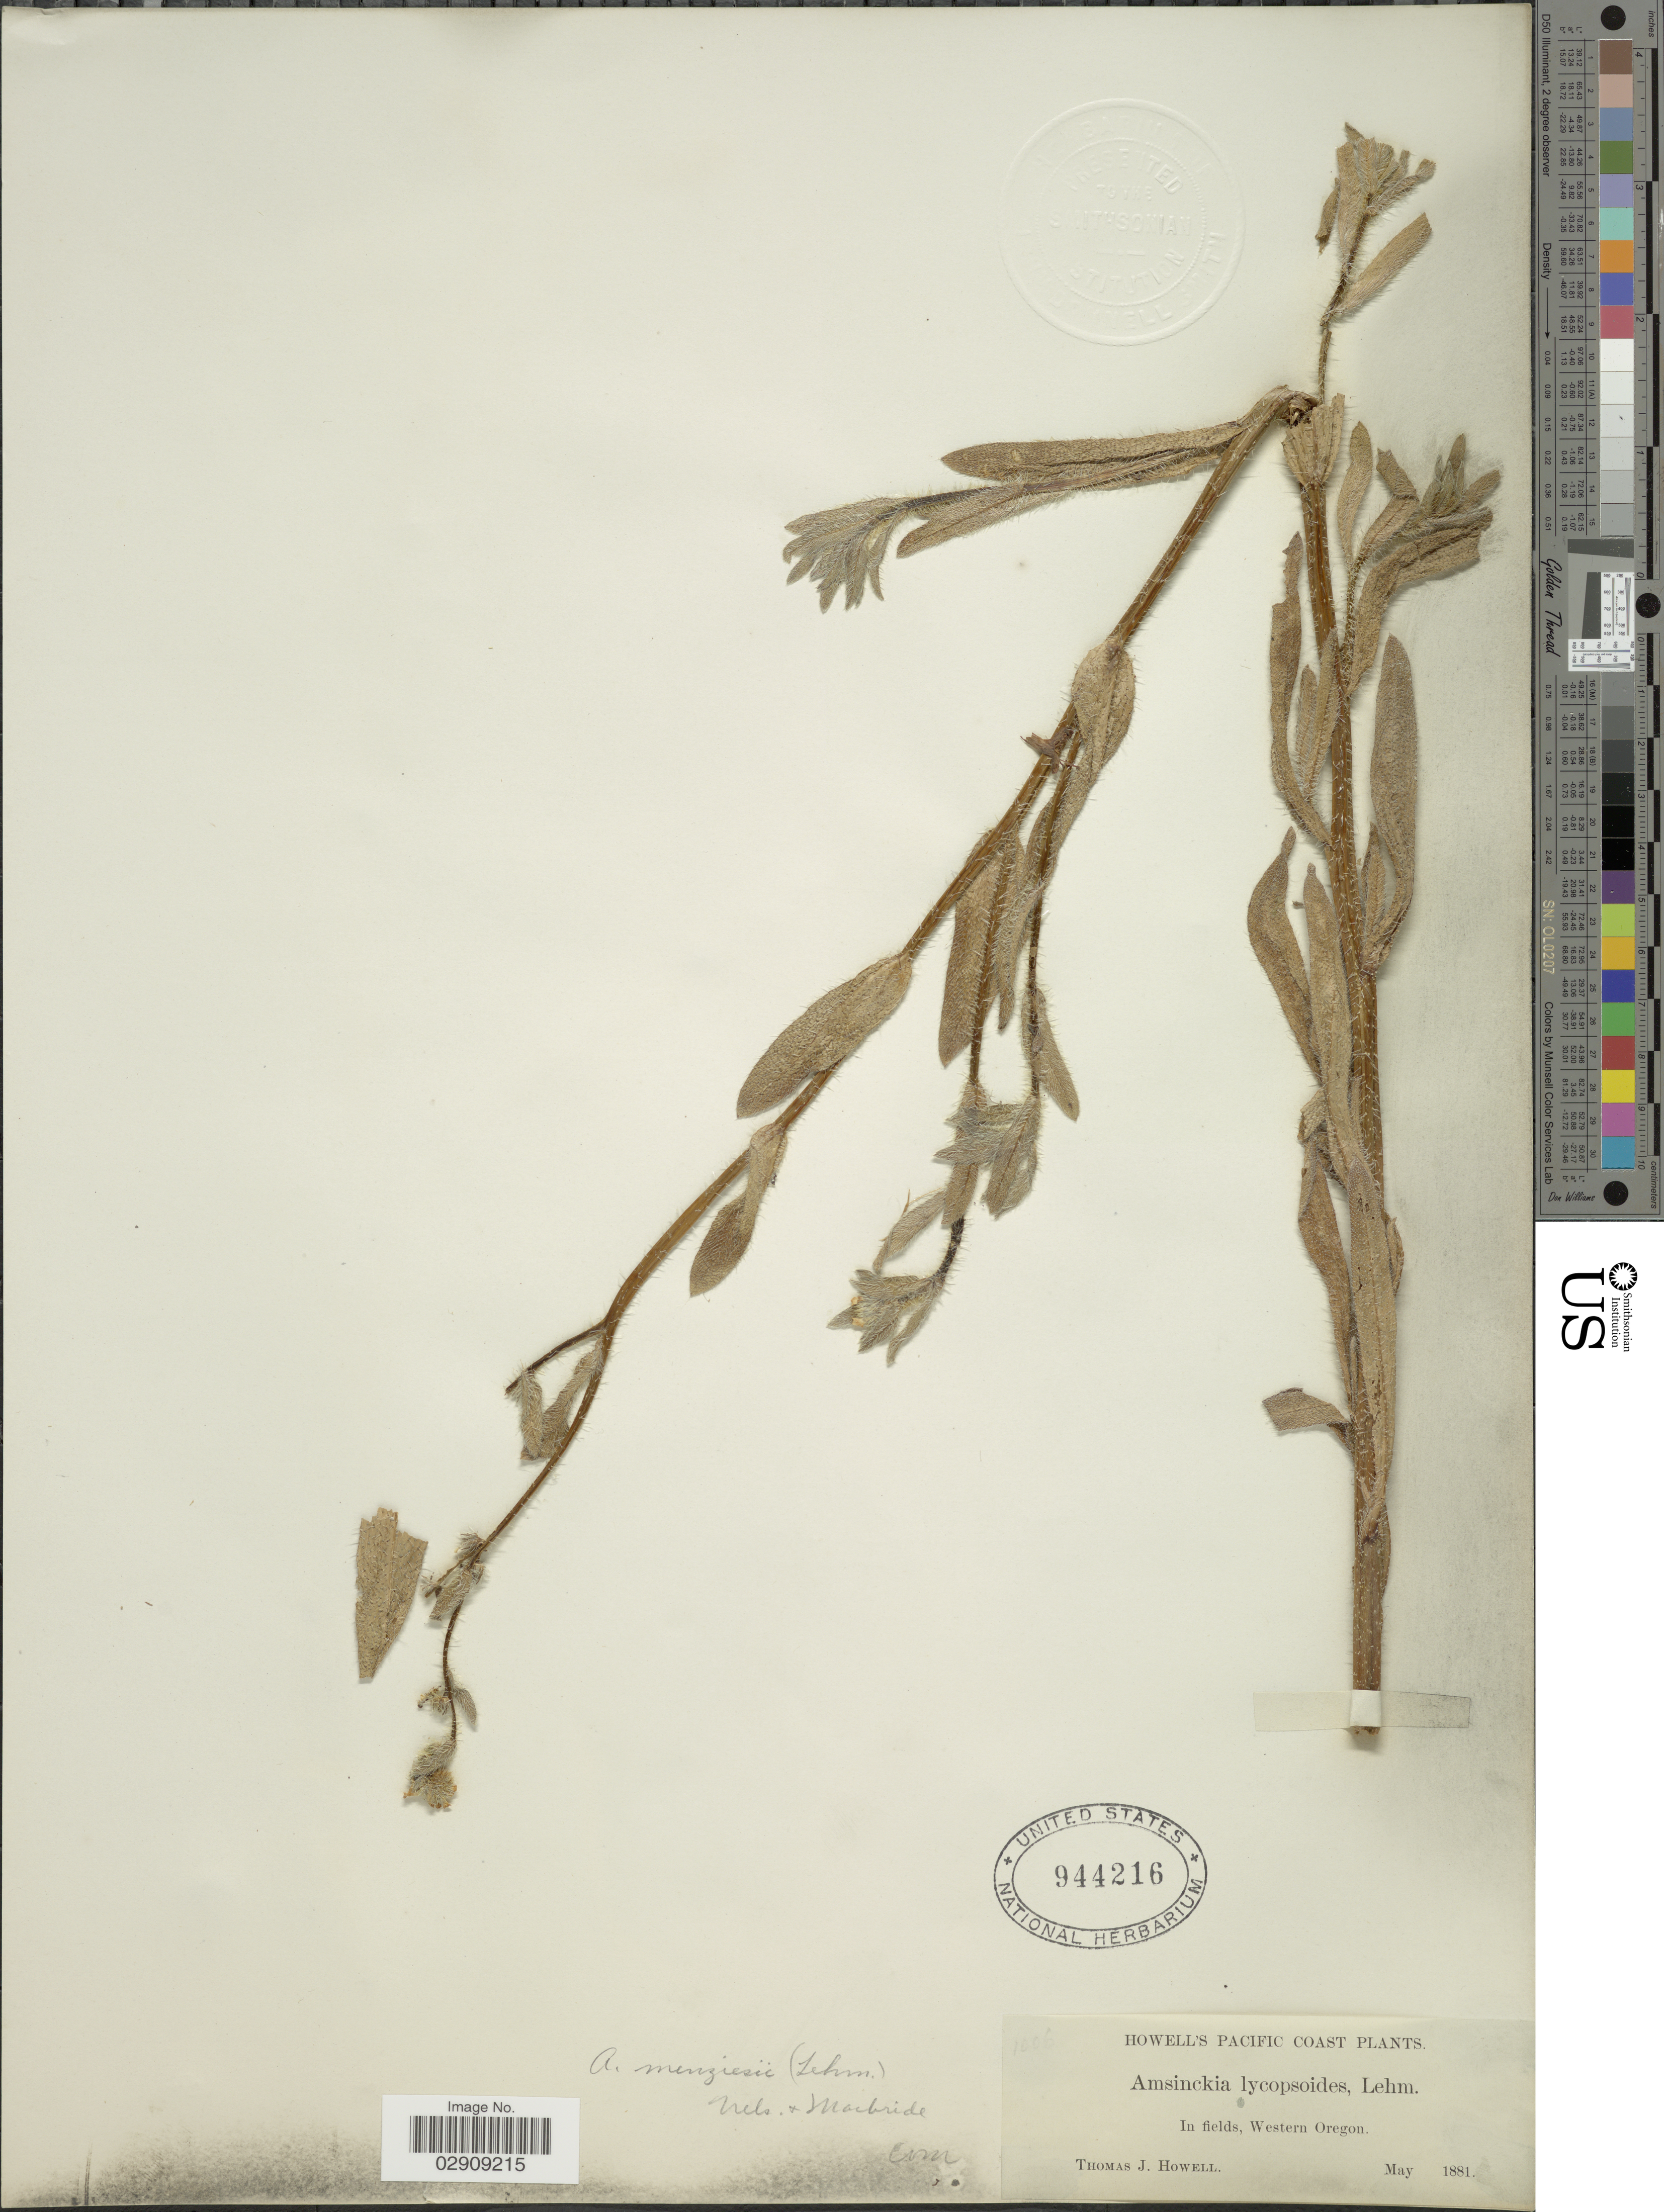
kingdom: Plantae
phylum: Tracheophyta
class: Magnoliopsida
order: Boraginales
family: Boraginaceae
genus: Amsinckia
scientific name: Amsinckia menziesii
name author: A. Nelson & J.F. Macbr.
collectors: T. J. Howell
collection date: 1881-05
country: United States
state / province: Oregon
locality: Pacific Coast. In fields, Western Oregon.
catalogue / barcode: US 944216